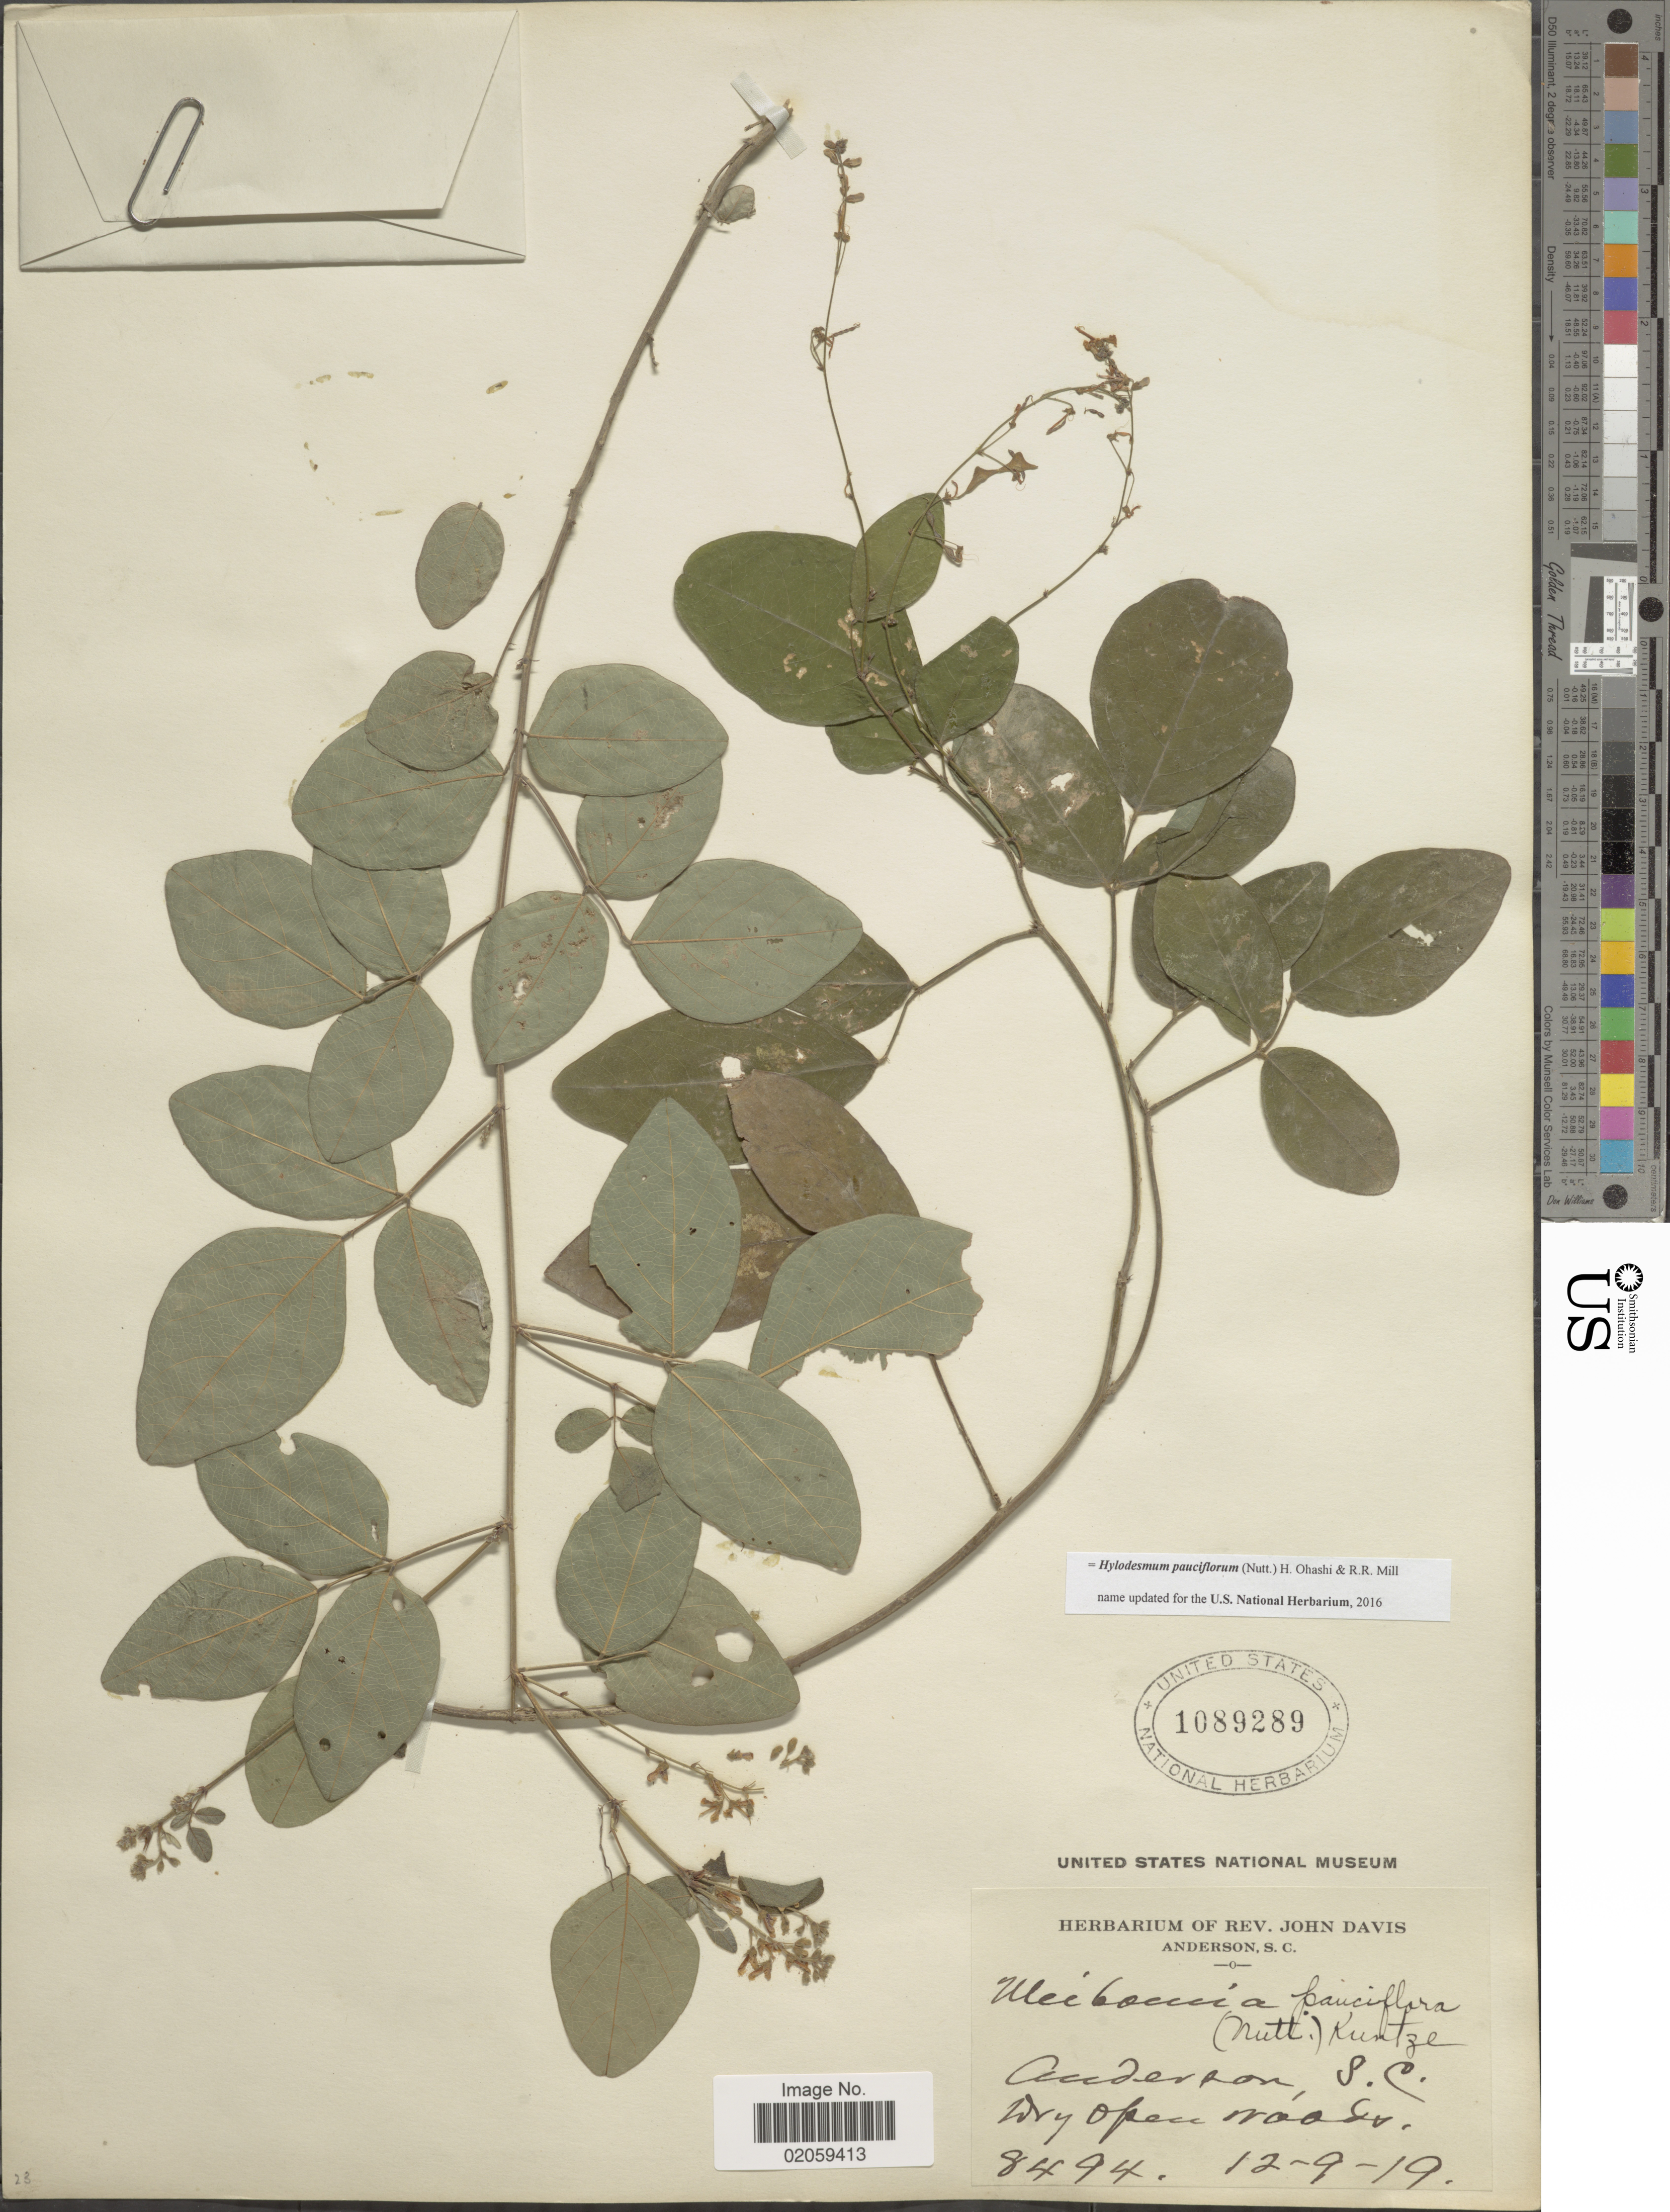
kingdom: Plantae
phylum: Tracheophyta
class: Magnoliopsida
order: Fabales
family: Fabaceae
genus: Hylodesmum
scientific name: Hylodesmum pauciflorum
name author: (Nutt.) H. Ohashi & R.R. Mill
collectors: ex herb. Rev. John Davis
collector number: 8494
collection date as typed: Transcribed d/m/y: 9/12/19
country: United States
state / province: South Carolina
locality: Anderson, S.C.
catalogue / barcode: US 1089289